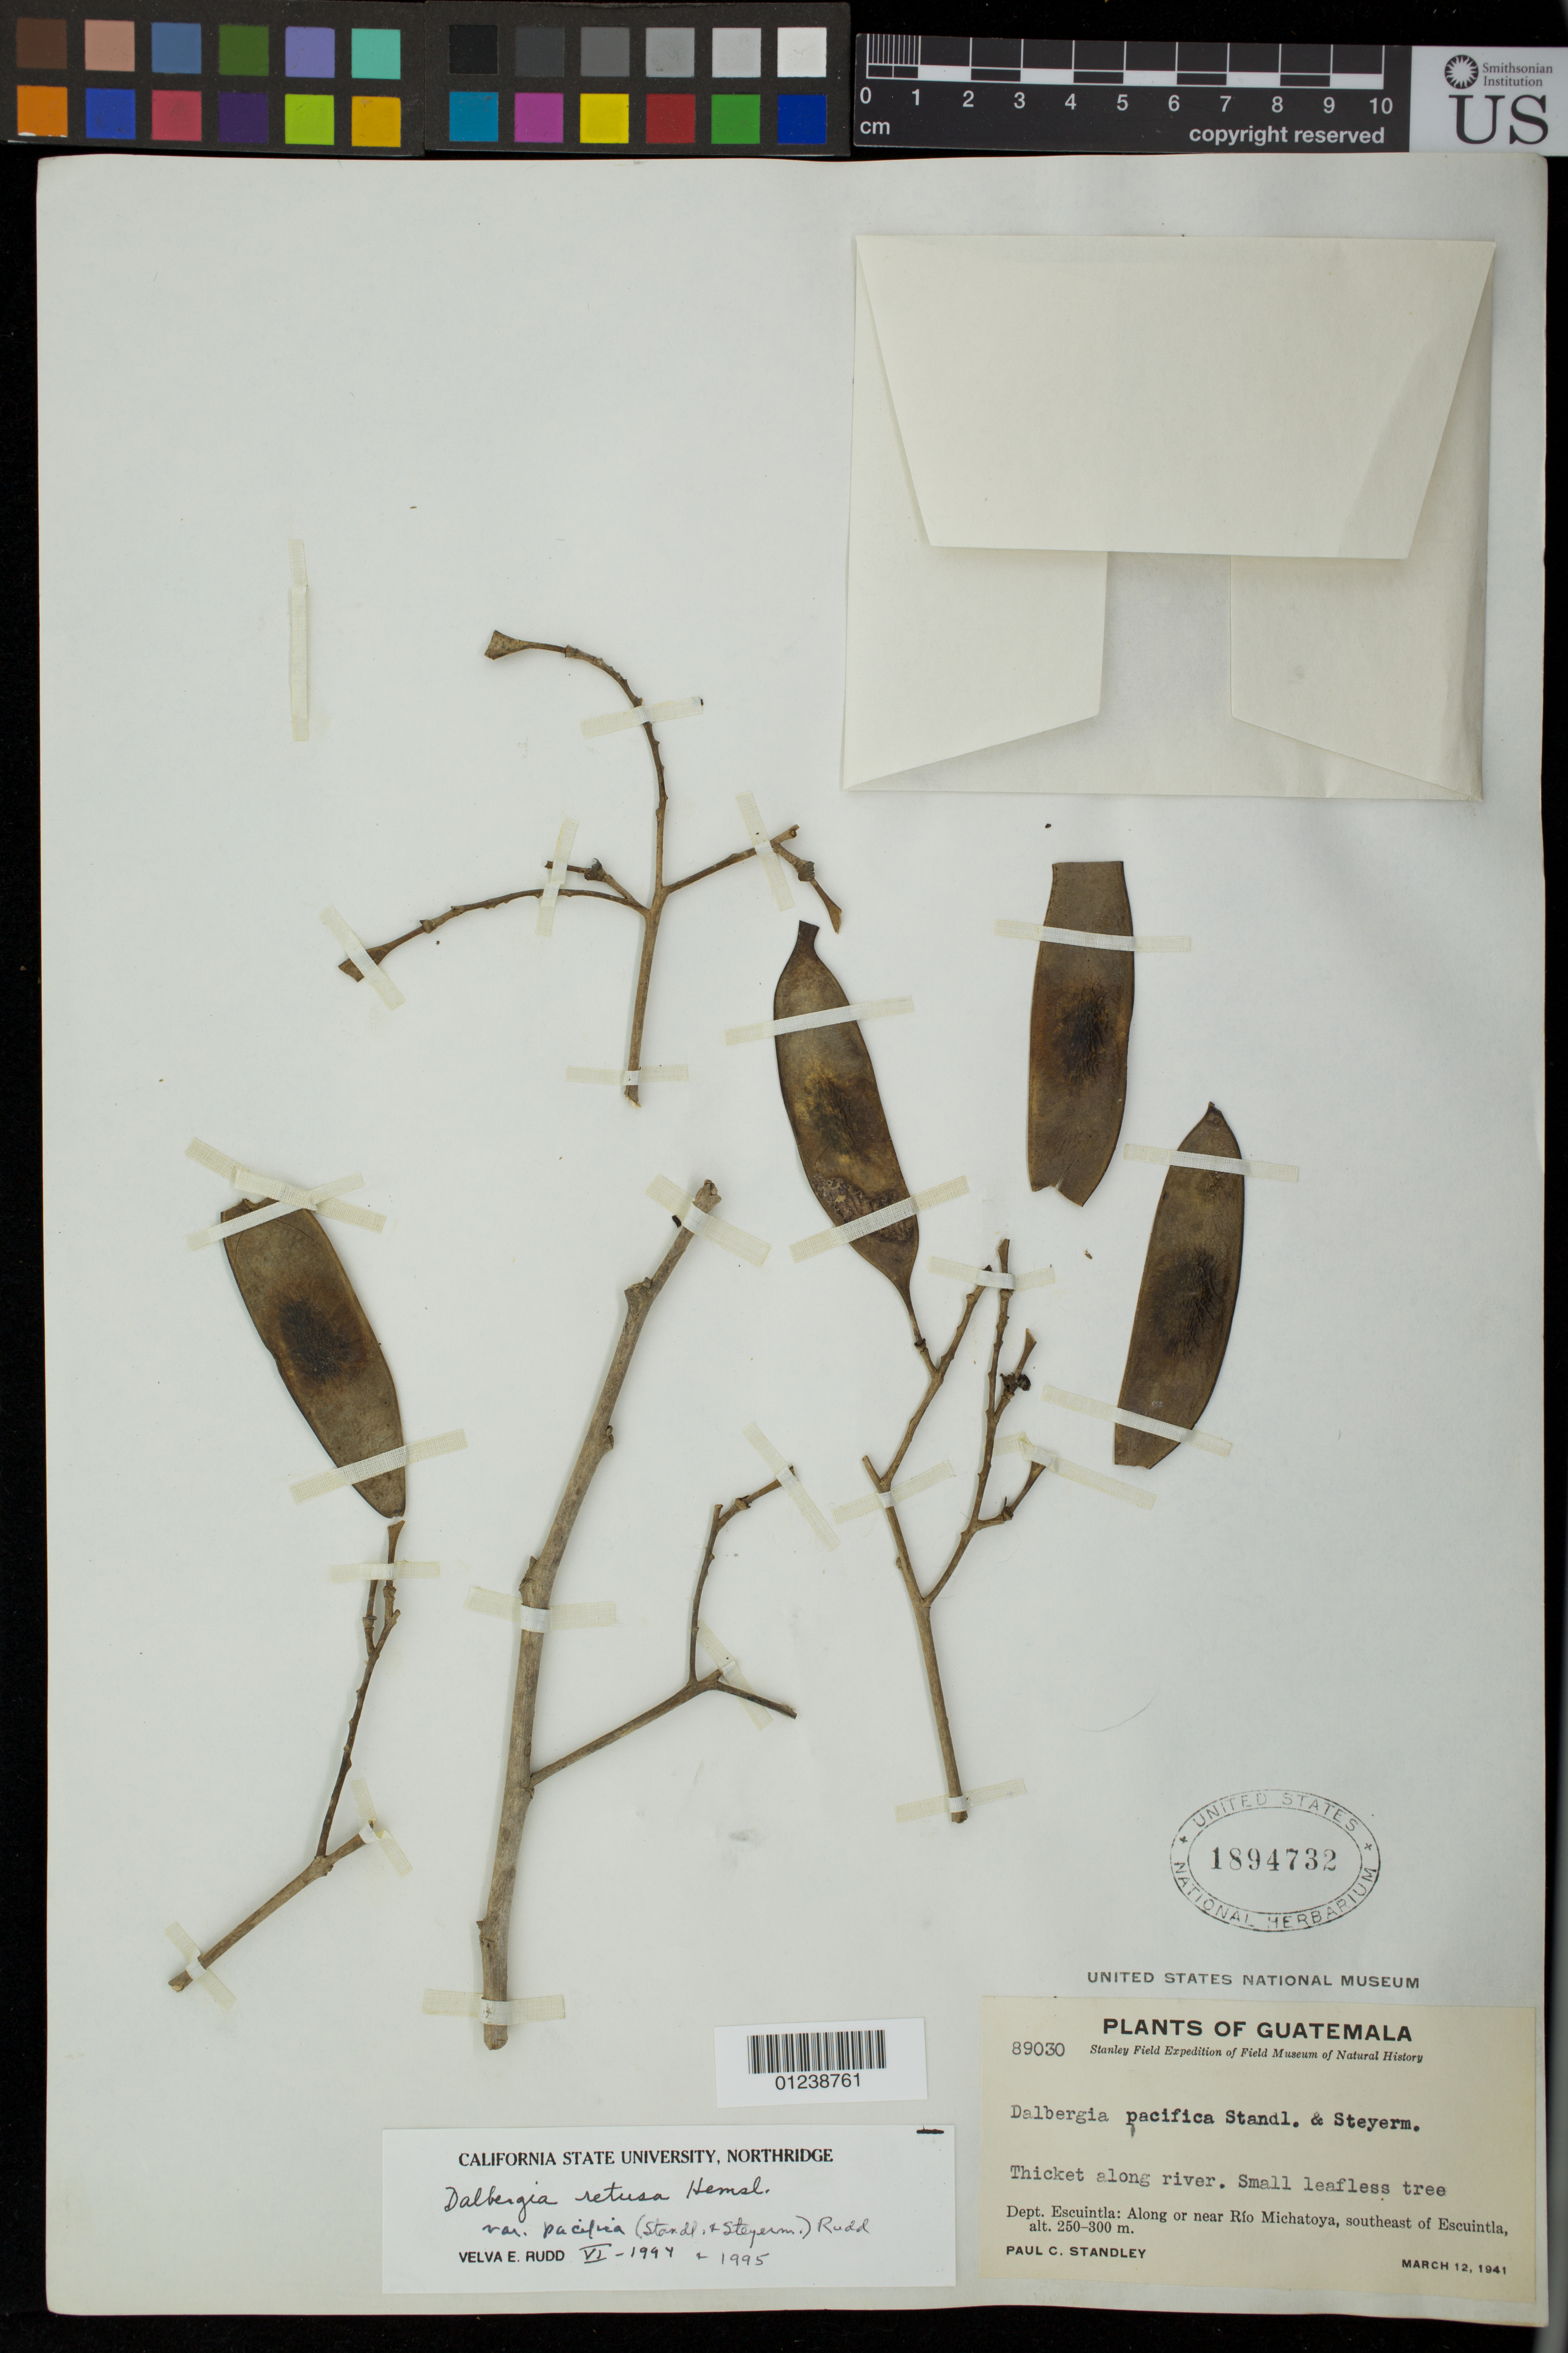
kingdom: Plantae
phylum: Tracheophyta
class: Magnoliopsida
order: Fabales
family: Fabaceae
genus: Dalbergia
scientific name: Dalbergia retusa var. pacifica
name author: (Standl. & Steyerm.) Rudd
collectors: P. C. Standley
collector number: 89030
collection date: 1941-03-12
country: Guatemala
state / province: Escuintla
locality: Along or near Rio Michatoya, southeast of Escuintla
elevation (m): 250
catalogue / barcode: US 1894732